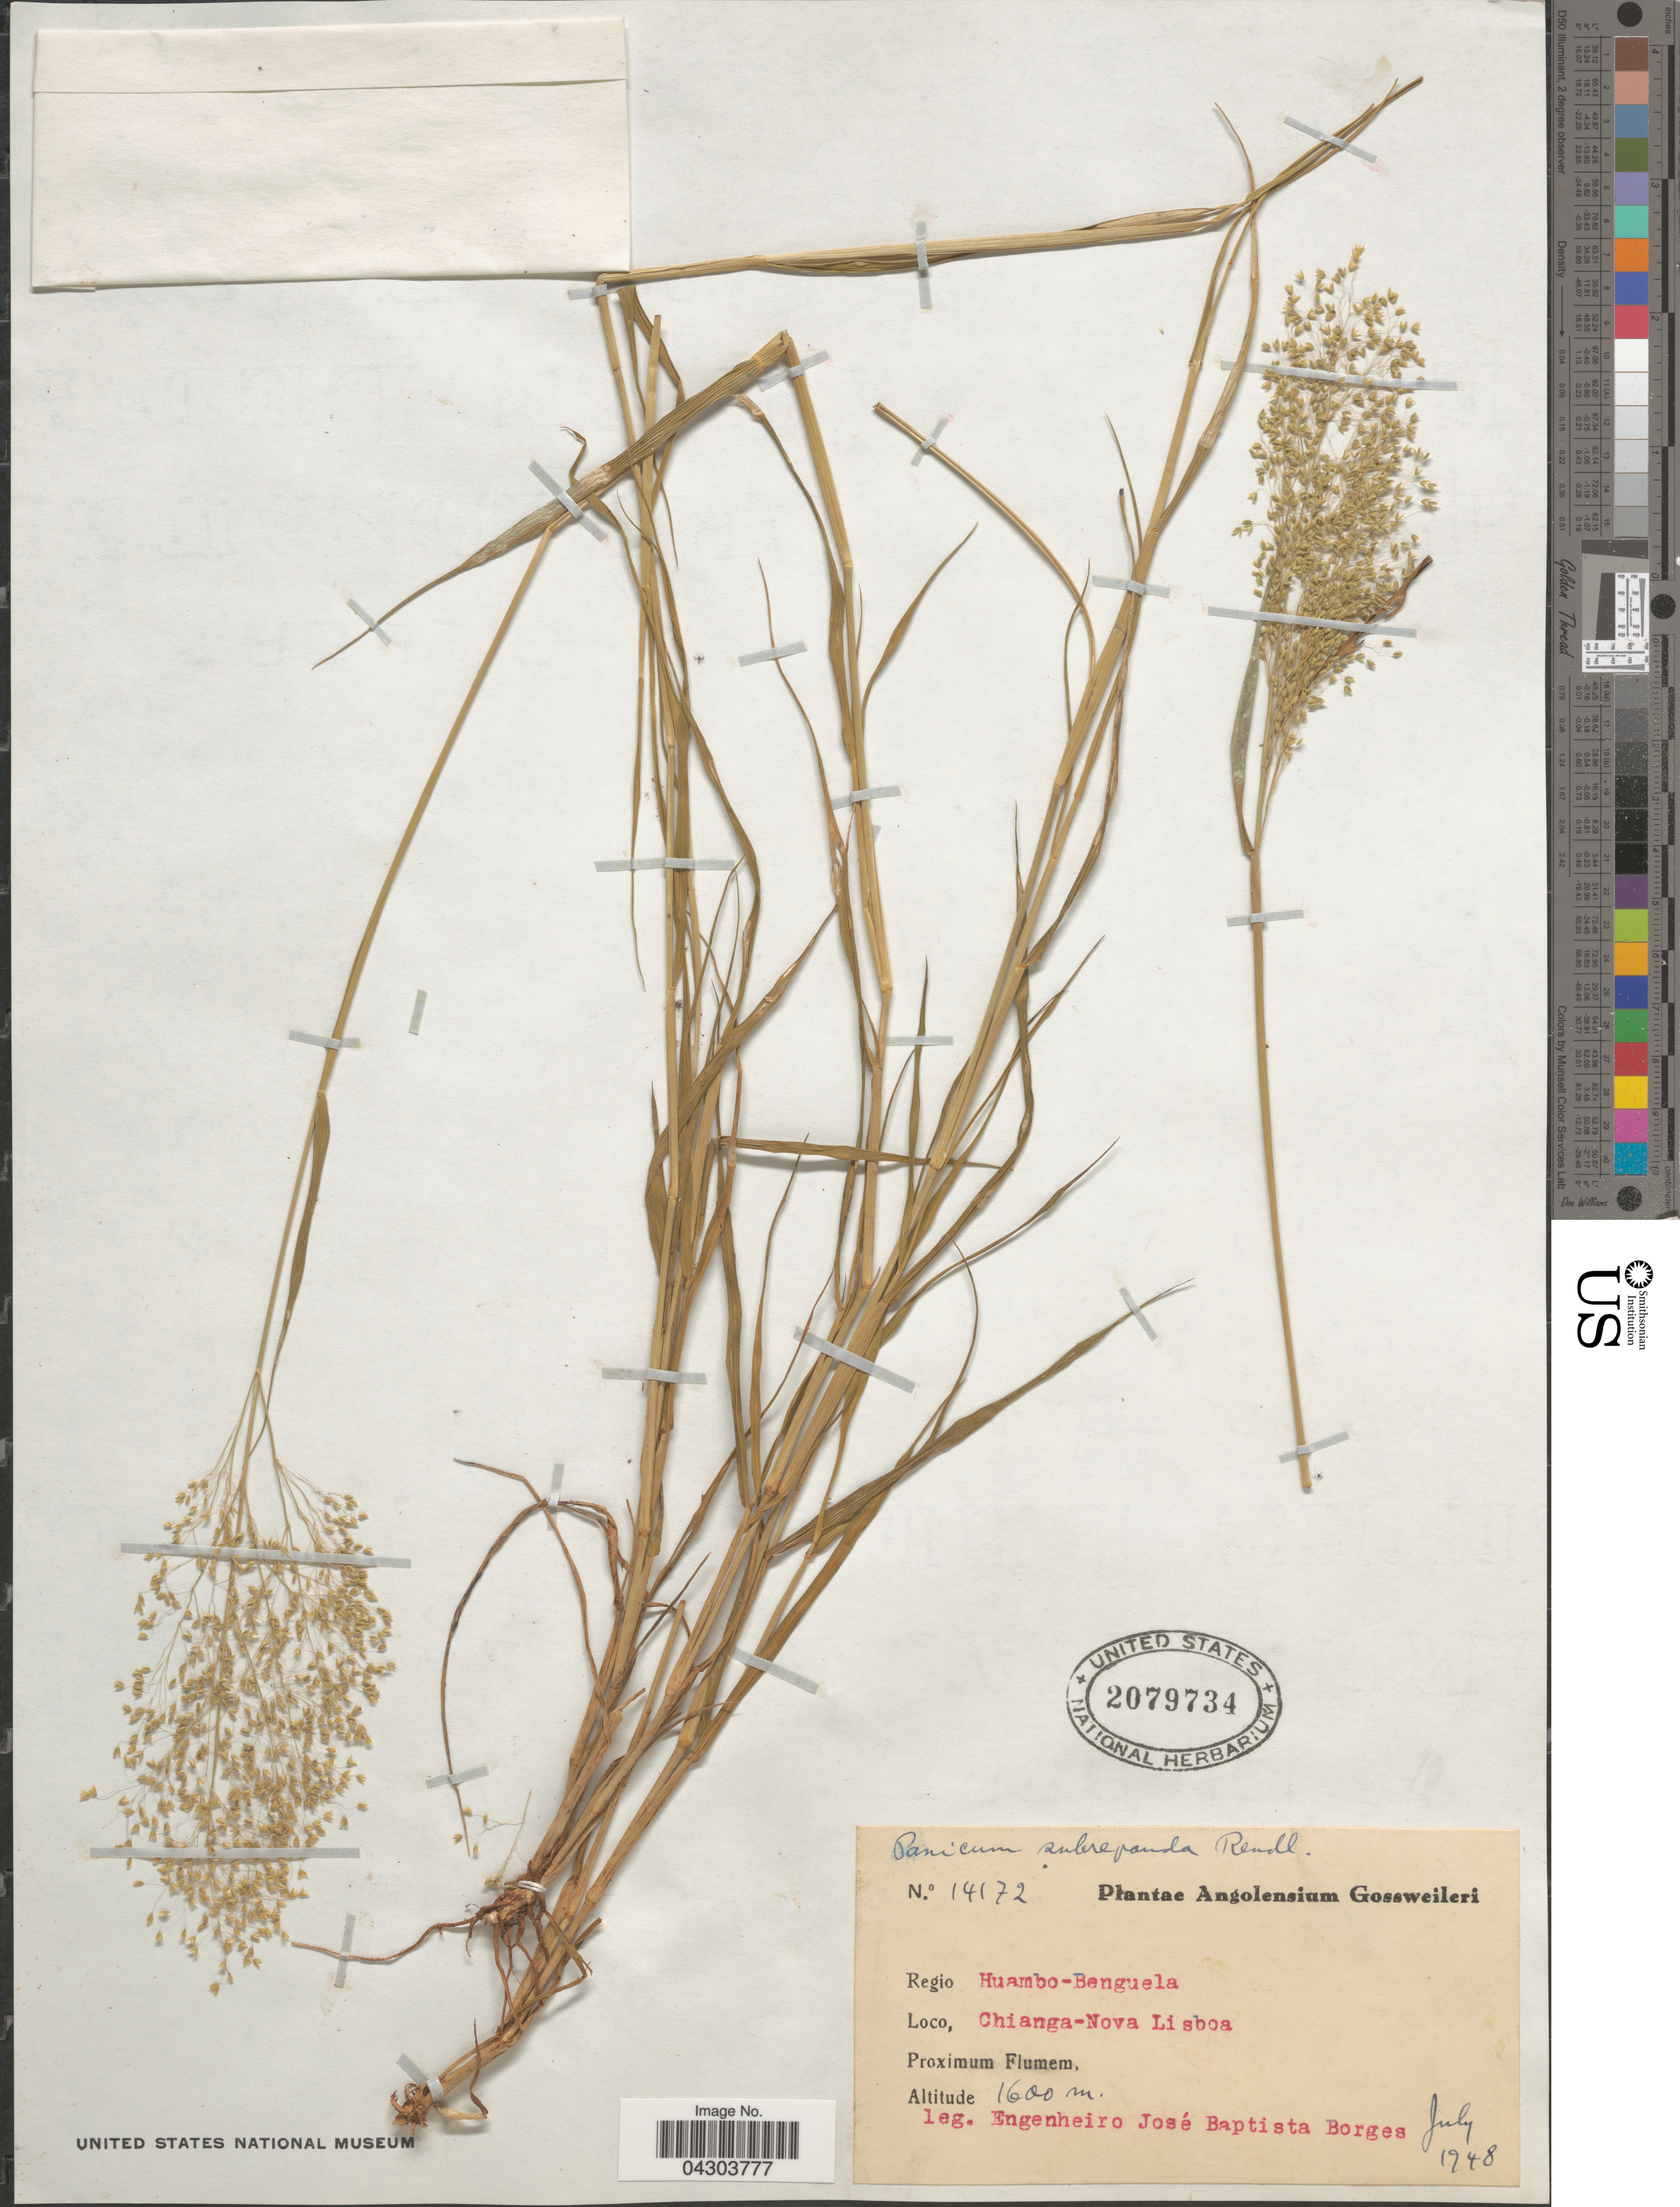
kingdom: Plantae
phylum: Tracheophyta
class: Liliopsida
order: Poales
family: Poaceae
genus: Panicum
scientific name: Panicum nervatum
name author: (Franch.) Stapf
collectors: E. Borges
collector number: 14172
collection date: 1948-07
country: Angola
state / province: Huambo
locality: Angolensium. Regio Huambo-Benguela. Chianga-Nova Lisboa.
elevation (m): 1600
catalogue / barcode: US 2079734